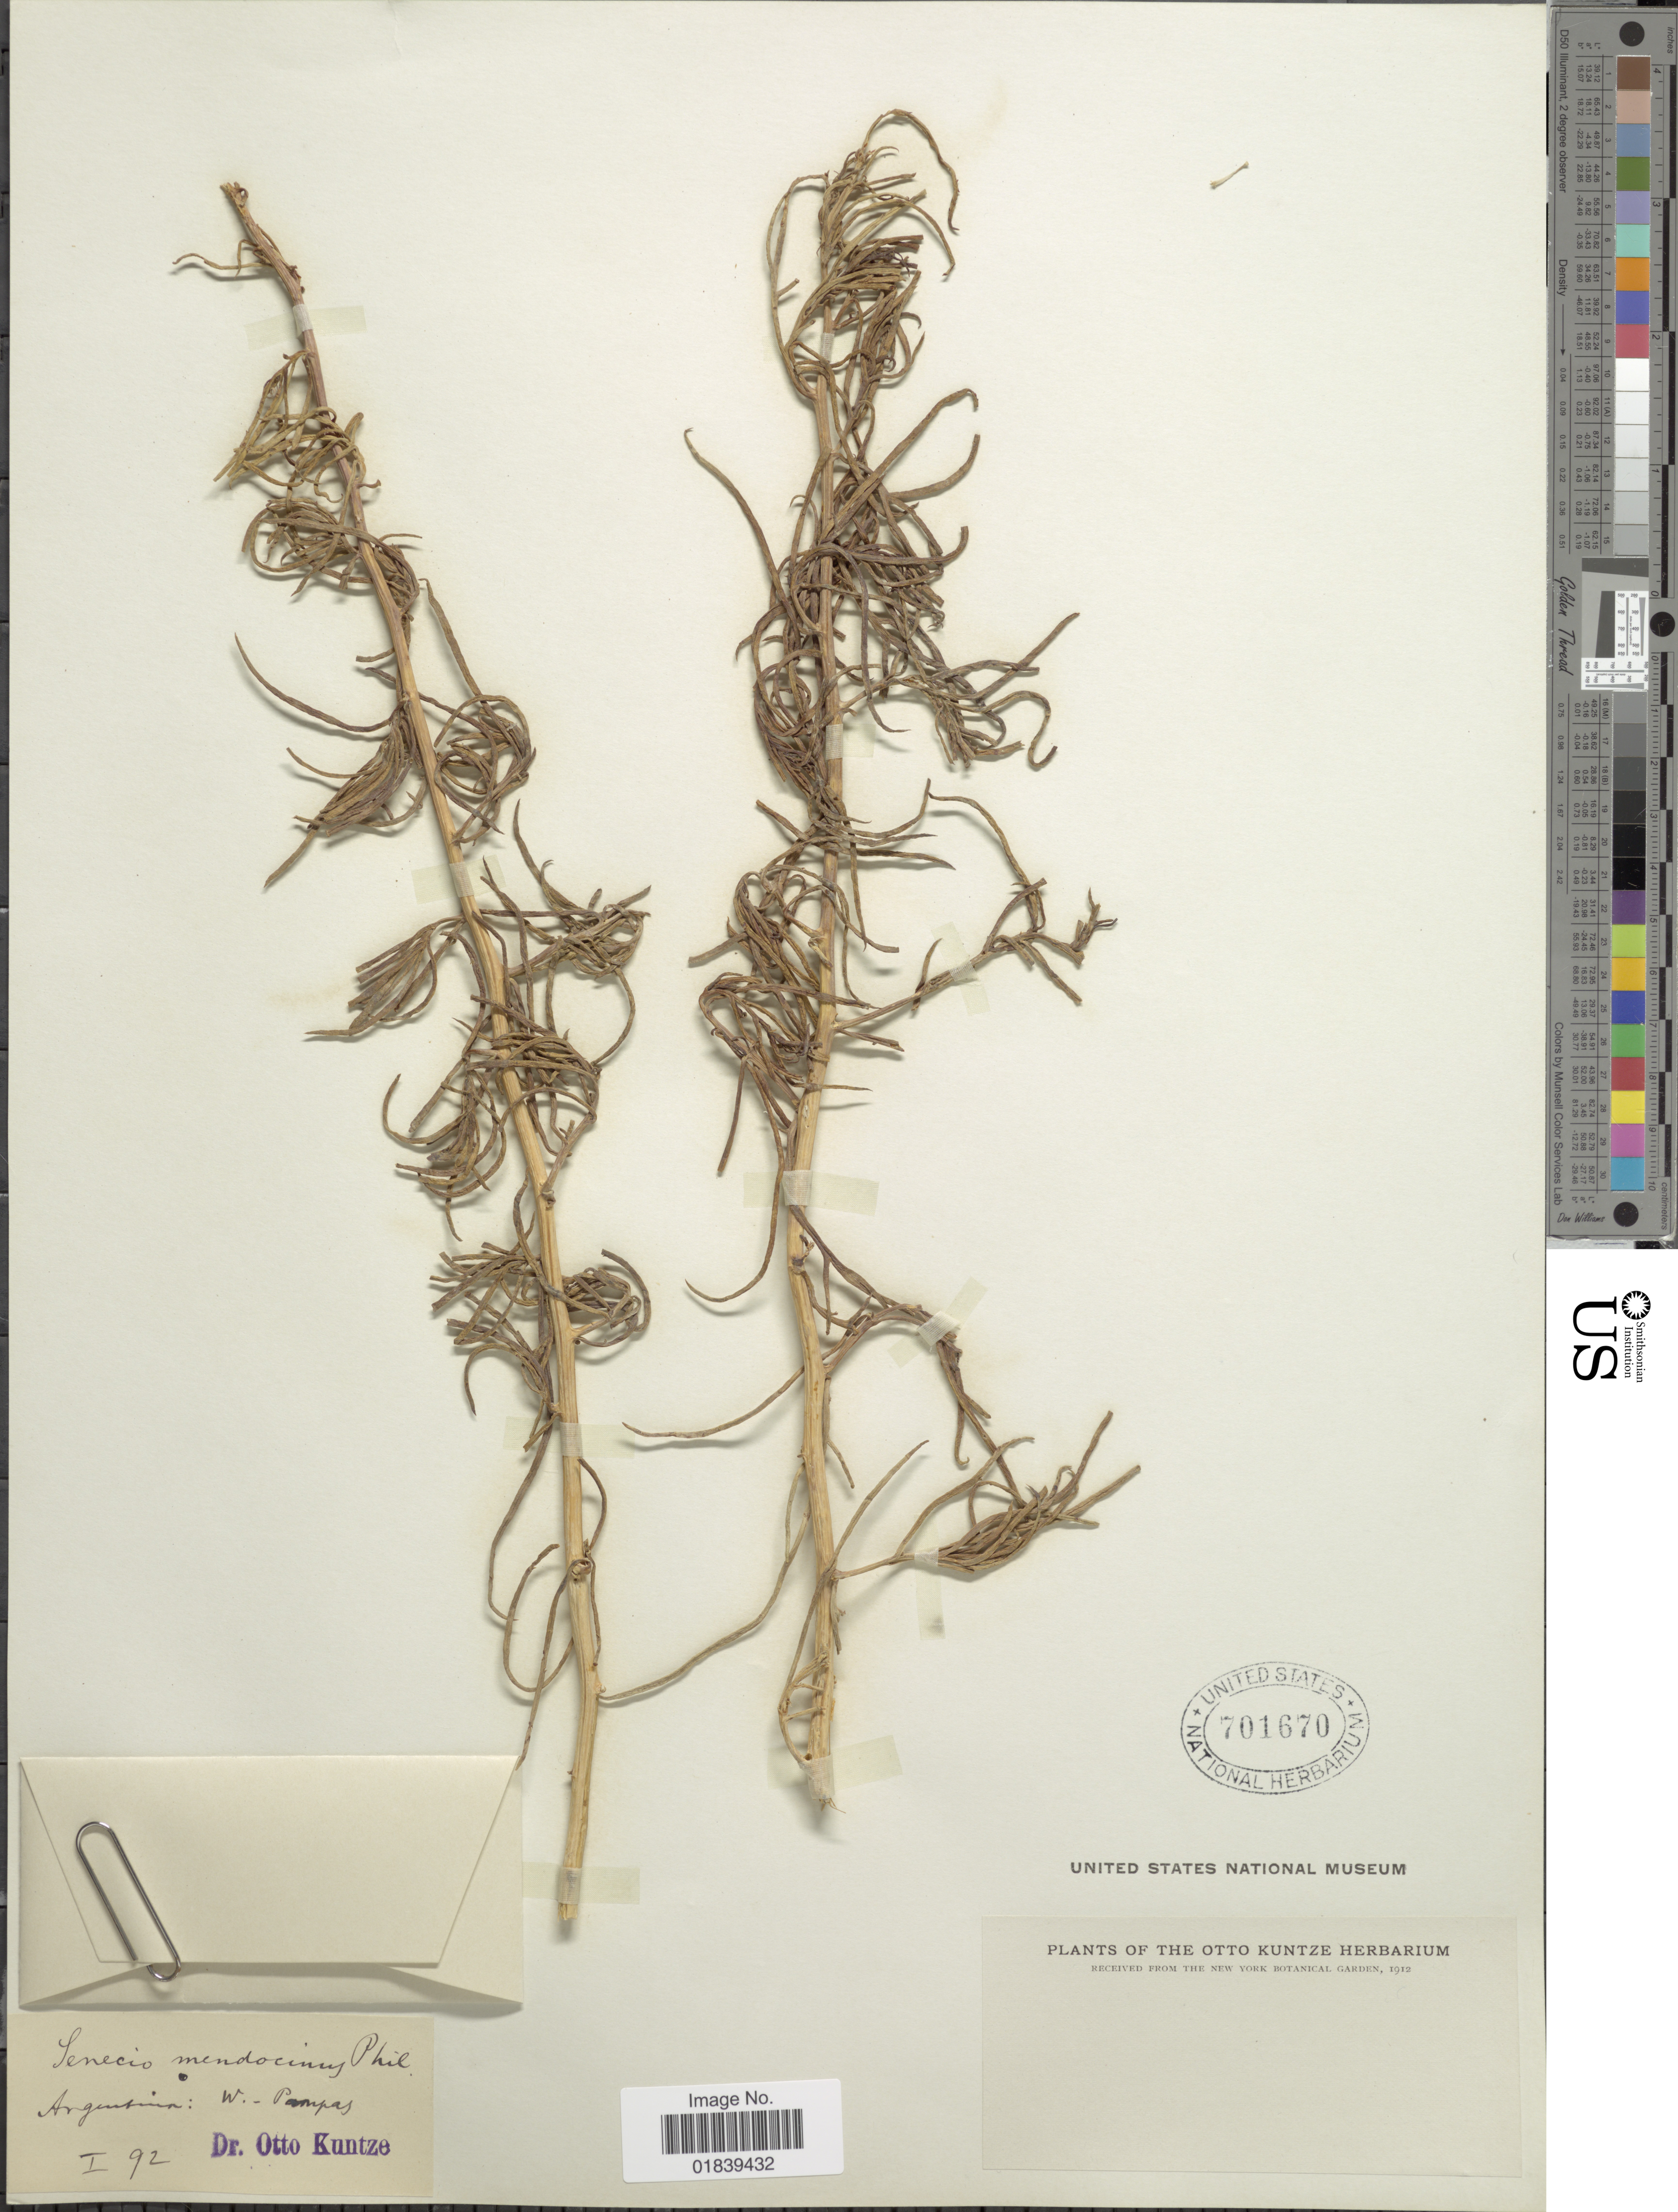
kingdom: Plantae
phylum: Tracheophyta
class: Magnoliopsida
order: Asterales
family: Asteraceae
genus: Senecio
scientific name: Senecio subulatus var. subulatus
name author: D. Don ex Hook. & Arn.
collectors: C.E.O. Kuntze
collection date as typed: Transcribed d/m/y: /1/92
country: Argentina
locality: W. Pampas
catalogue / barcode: US 701670